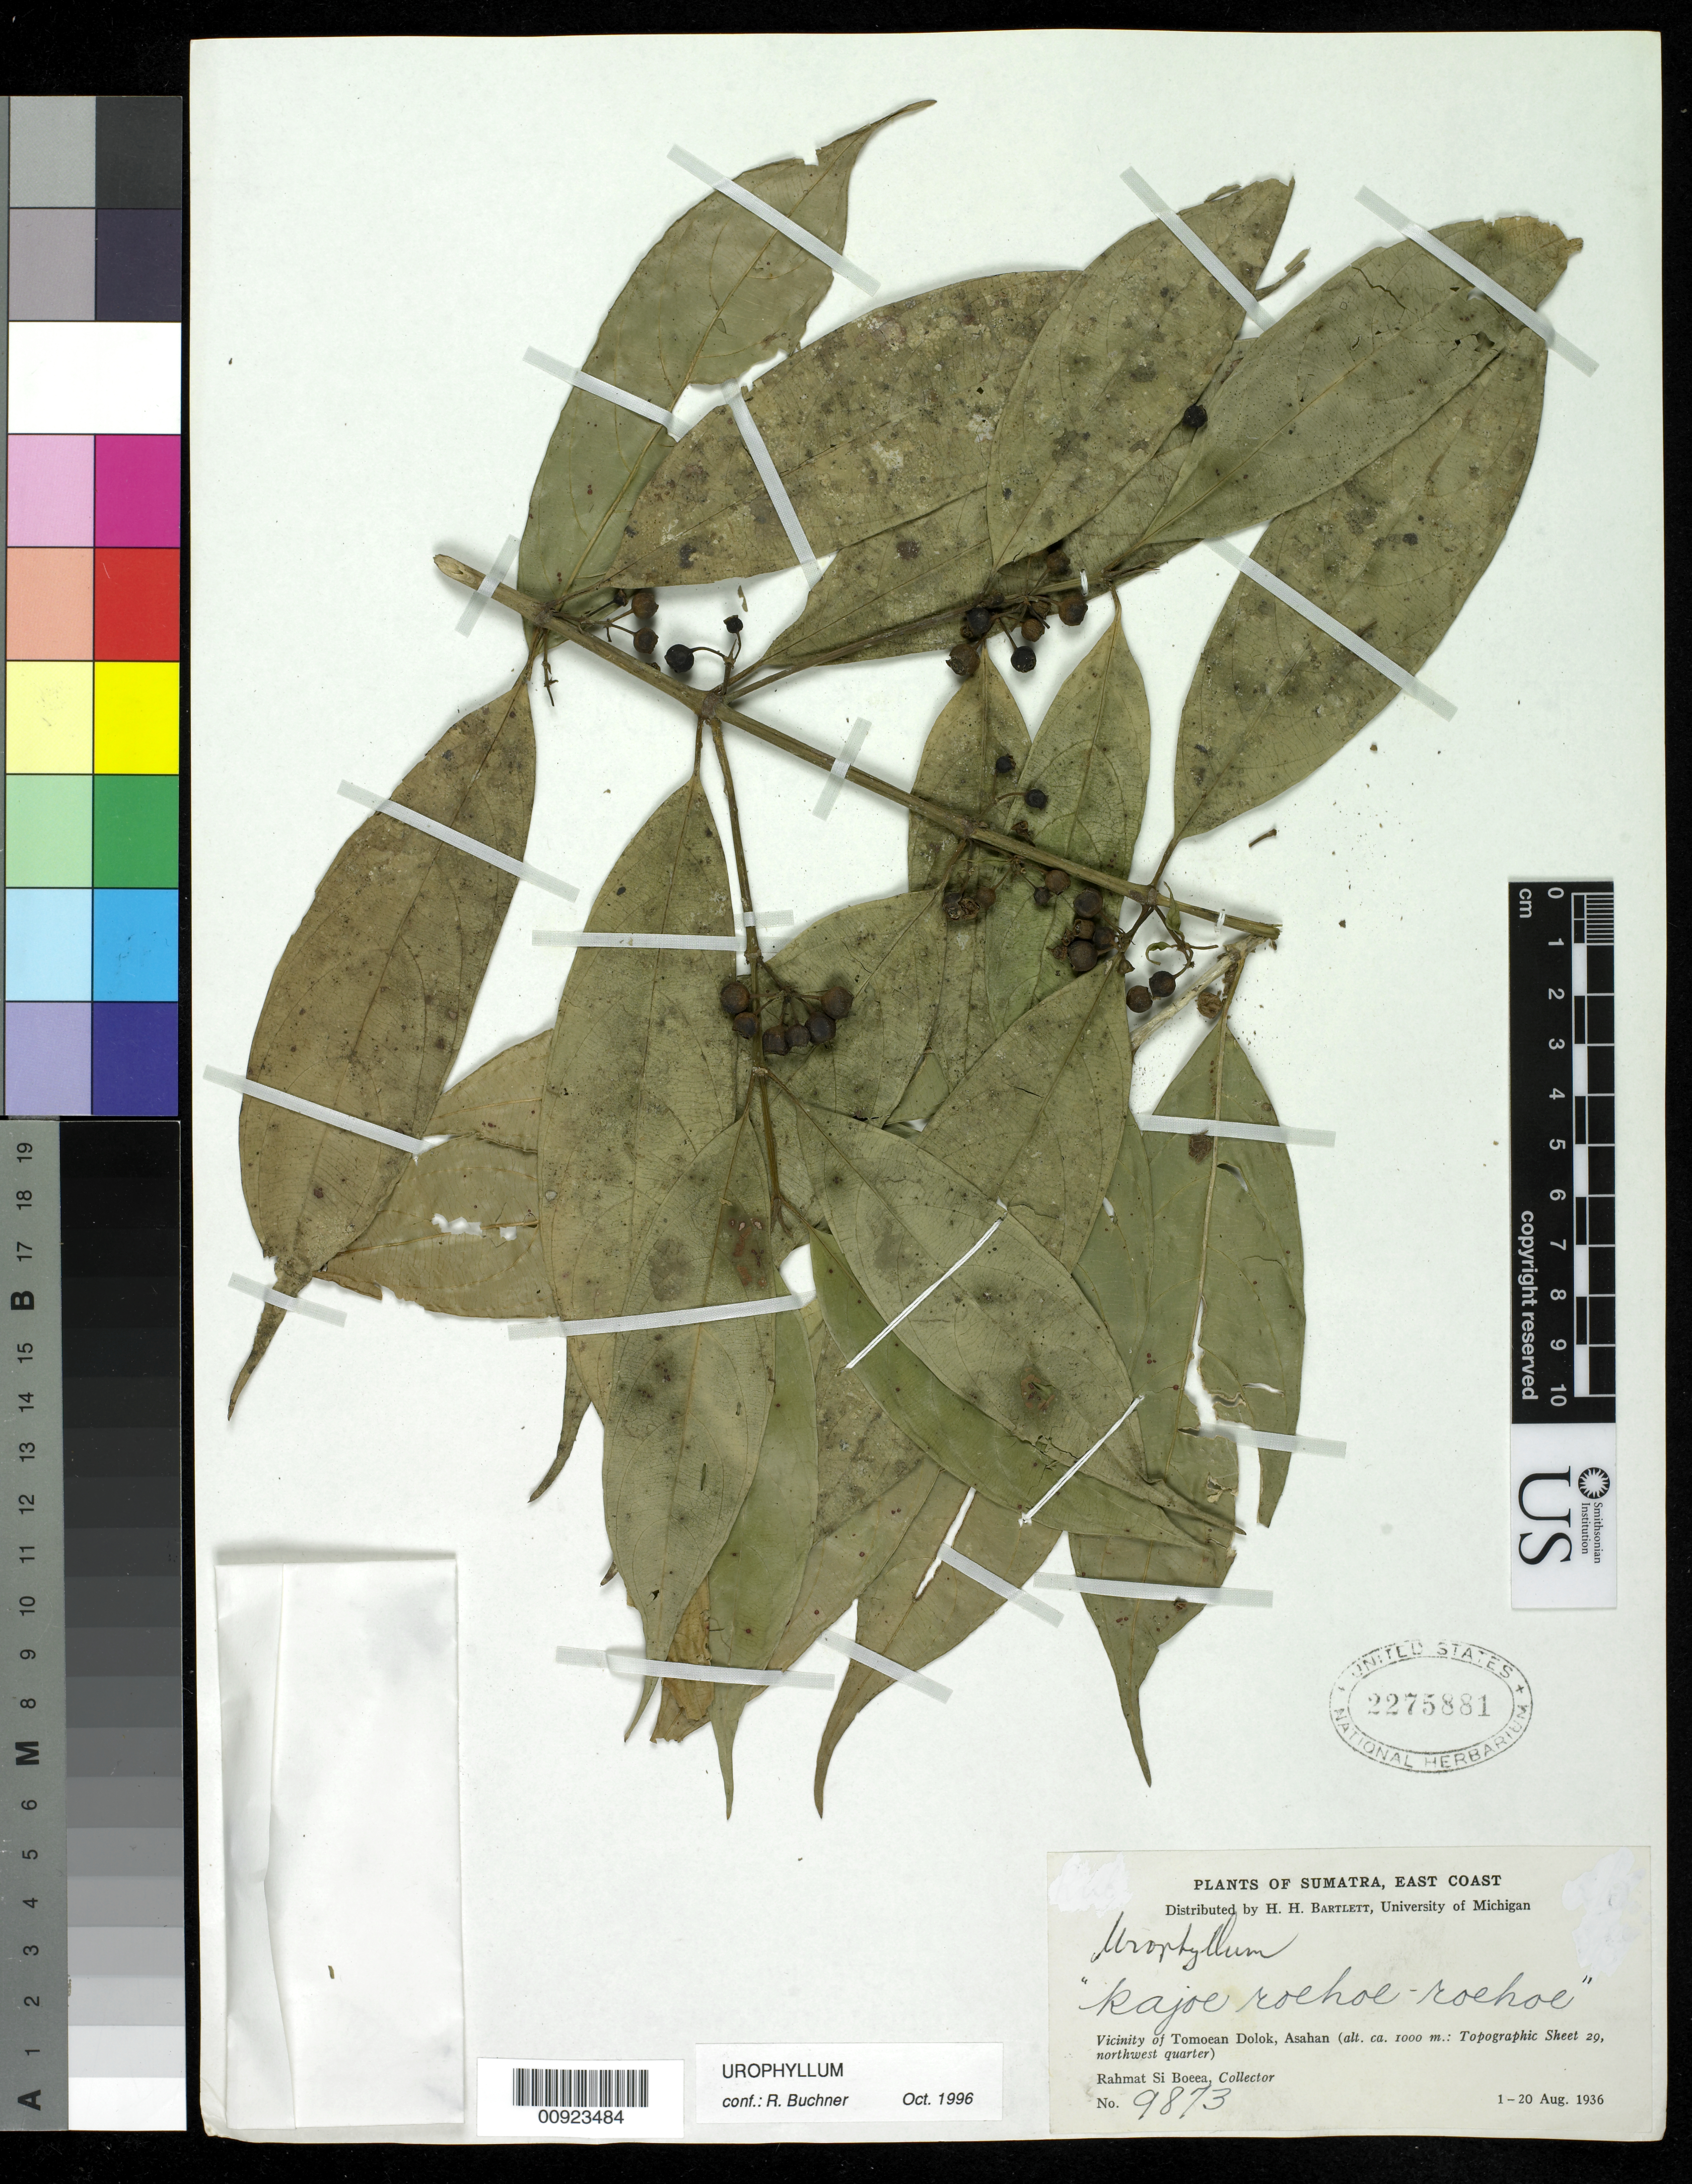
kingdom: Plantae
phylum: Tracheophyta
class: Magnoliopsida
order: Gentianales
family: Rubiaceae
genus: Urophyllum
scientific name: Urophyllum sp.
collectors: Rahmat Si Boeea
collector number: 9873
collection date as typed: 01 Aug 1936 to 20 Aug 1936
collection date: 1936-08-01/1936-08-20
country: Indonesia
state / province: Sumatra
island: Sumatra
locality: East coast, vicinity of Tomoean Dolok, Asahan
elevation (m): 1000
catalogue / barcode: US 2275881